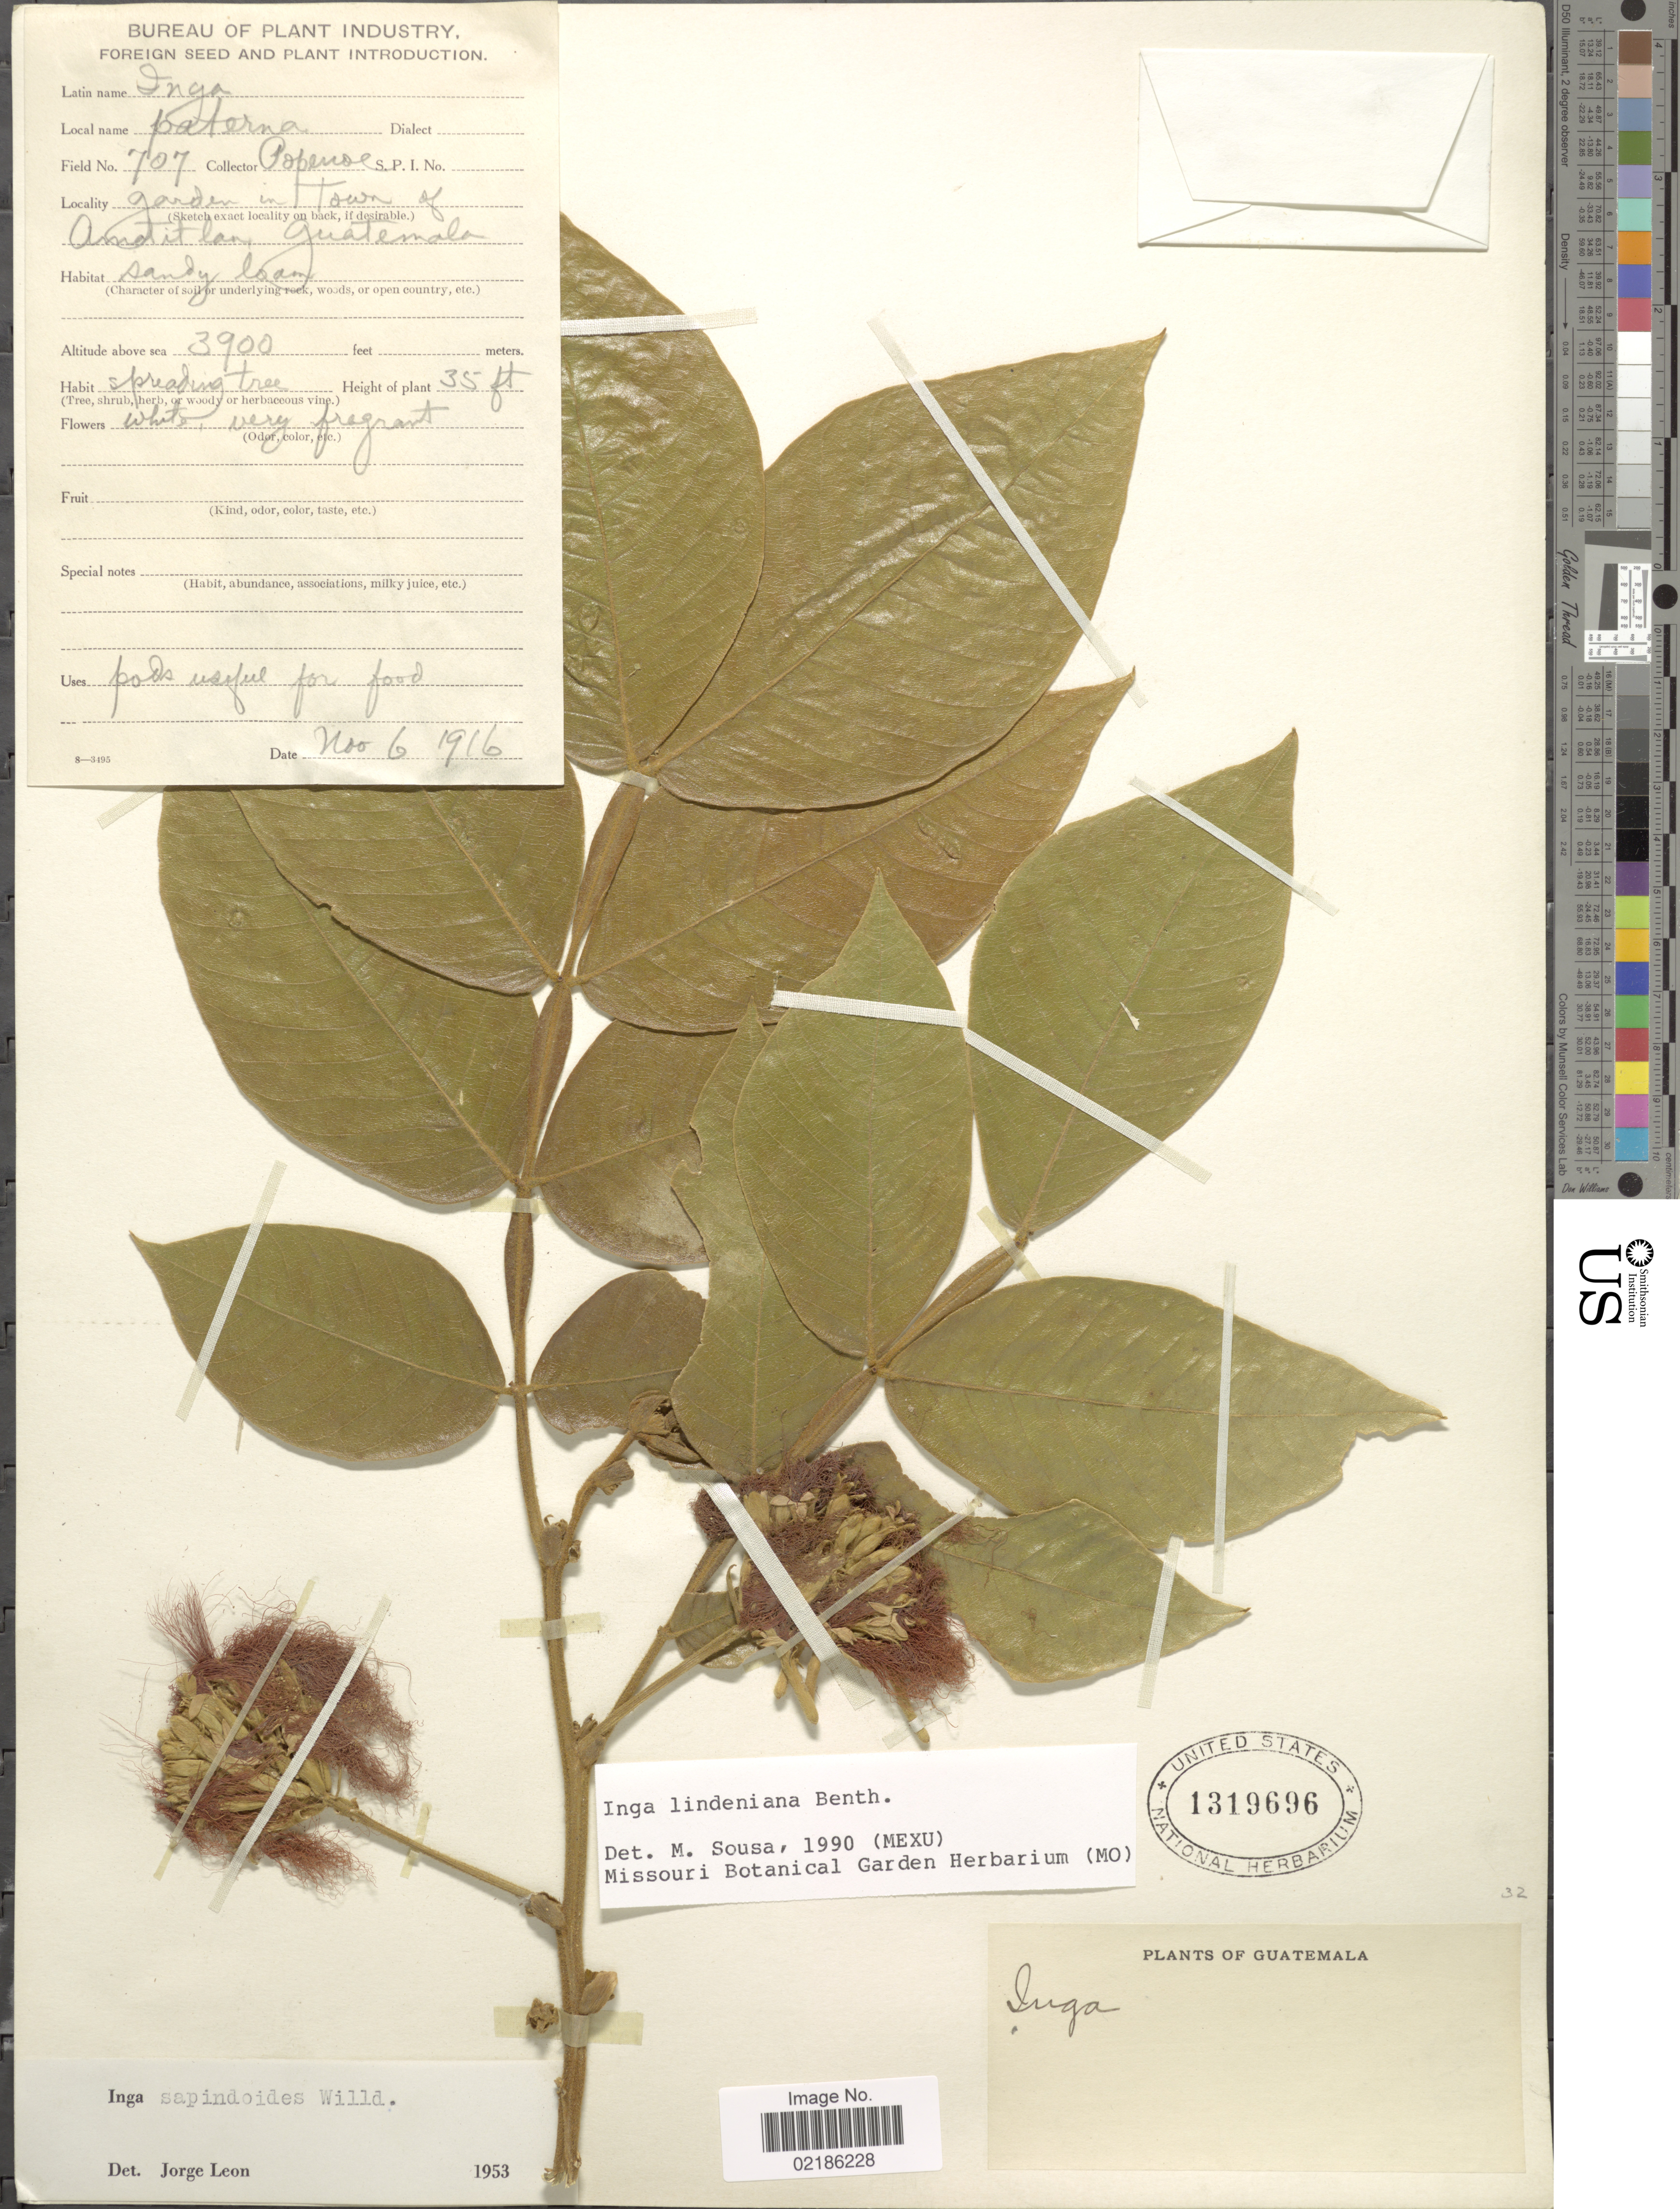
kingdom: Plantae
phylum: Tracheophyta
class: Magnoliopsida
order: Fabales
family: Fabaceae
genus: Inga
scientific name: Inga lindeniana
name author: Benth.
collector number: s..n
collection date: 1916-11-06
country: Guatemala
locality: Garden in town of Amatitlan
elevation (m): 1189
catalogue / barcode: US 1319696